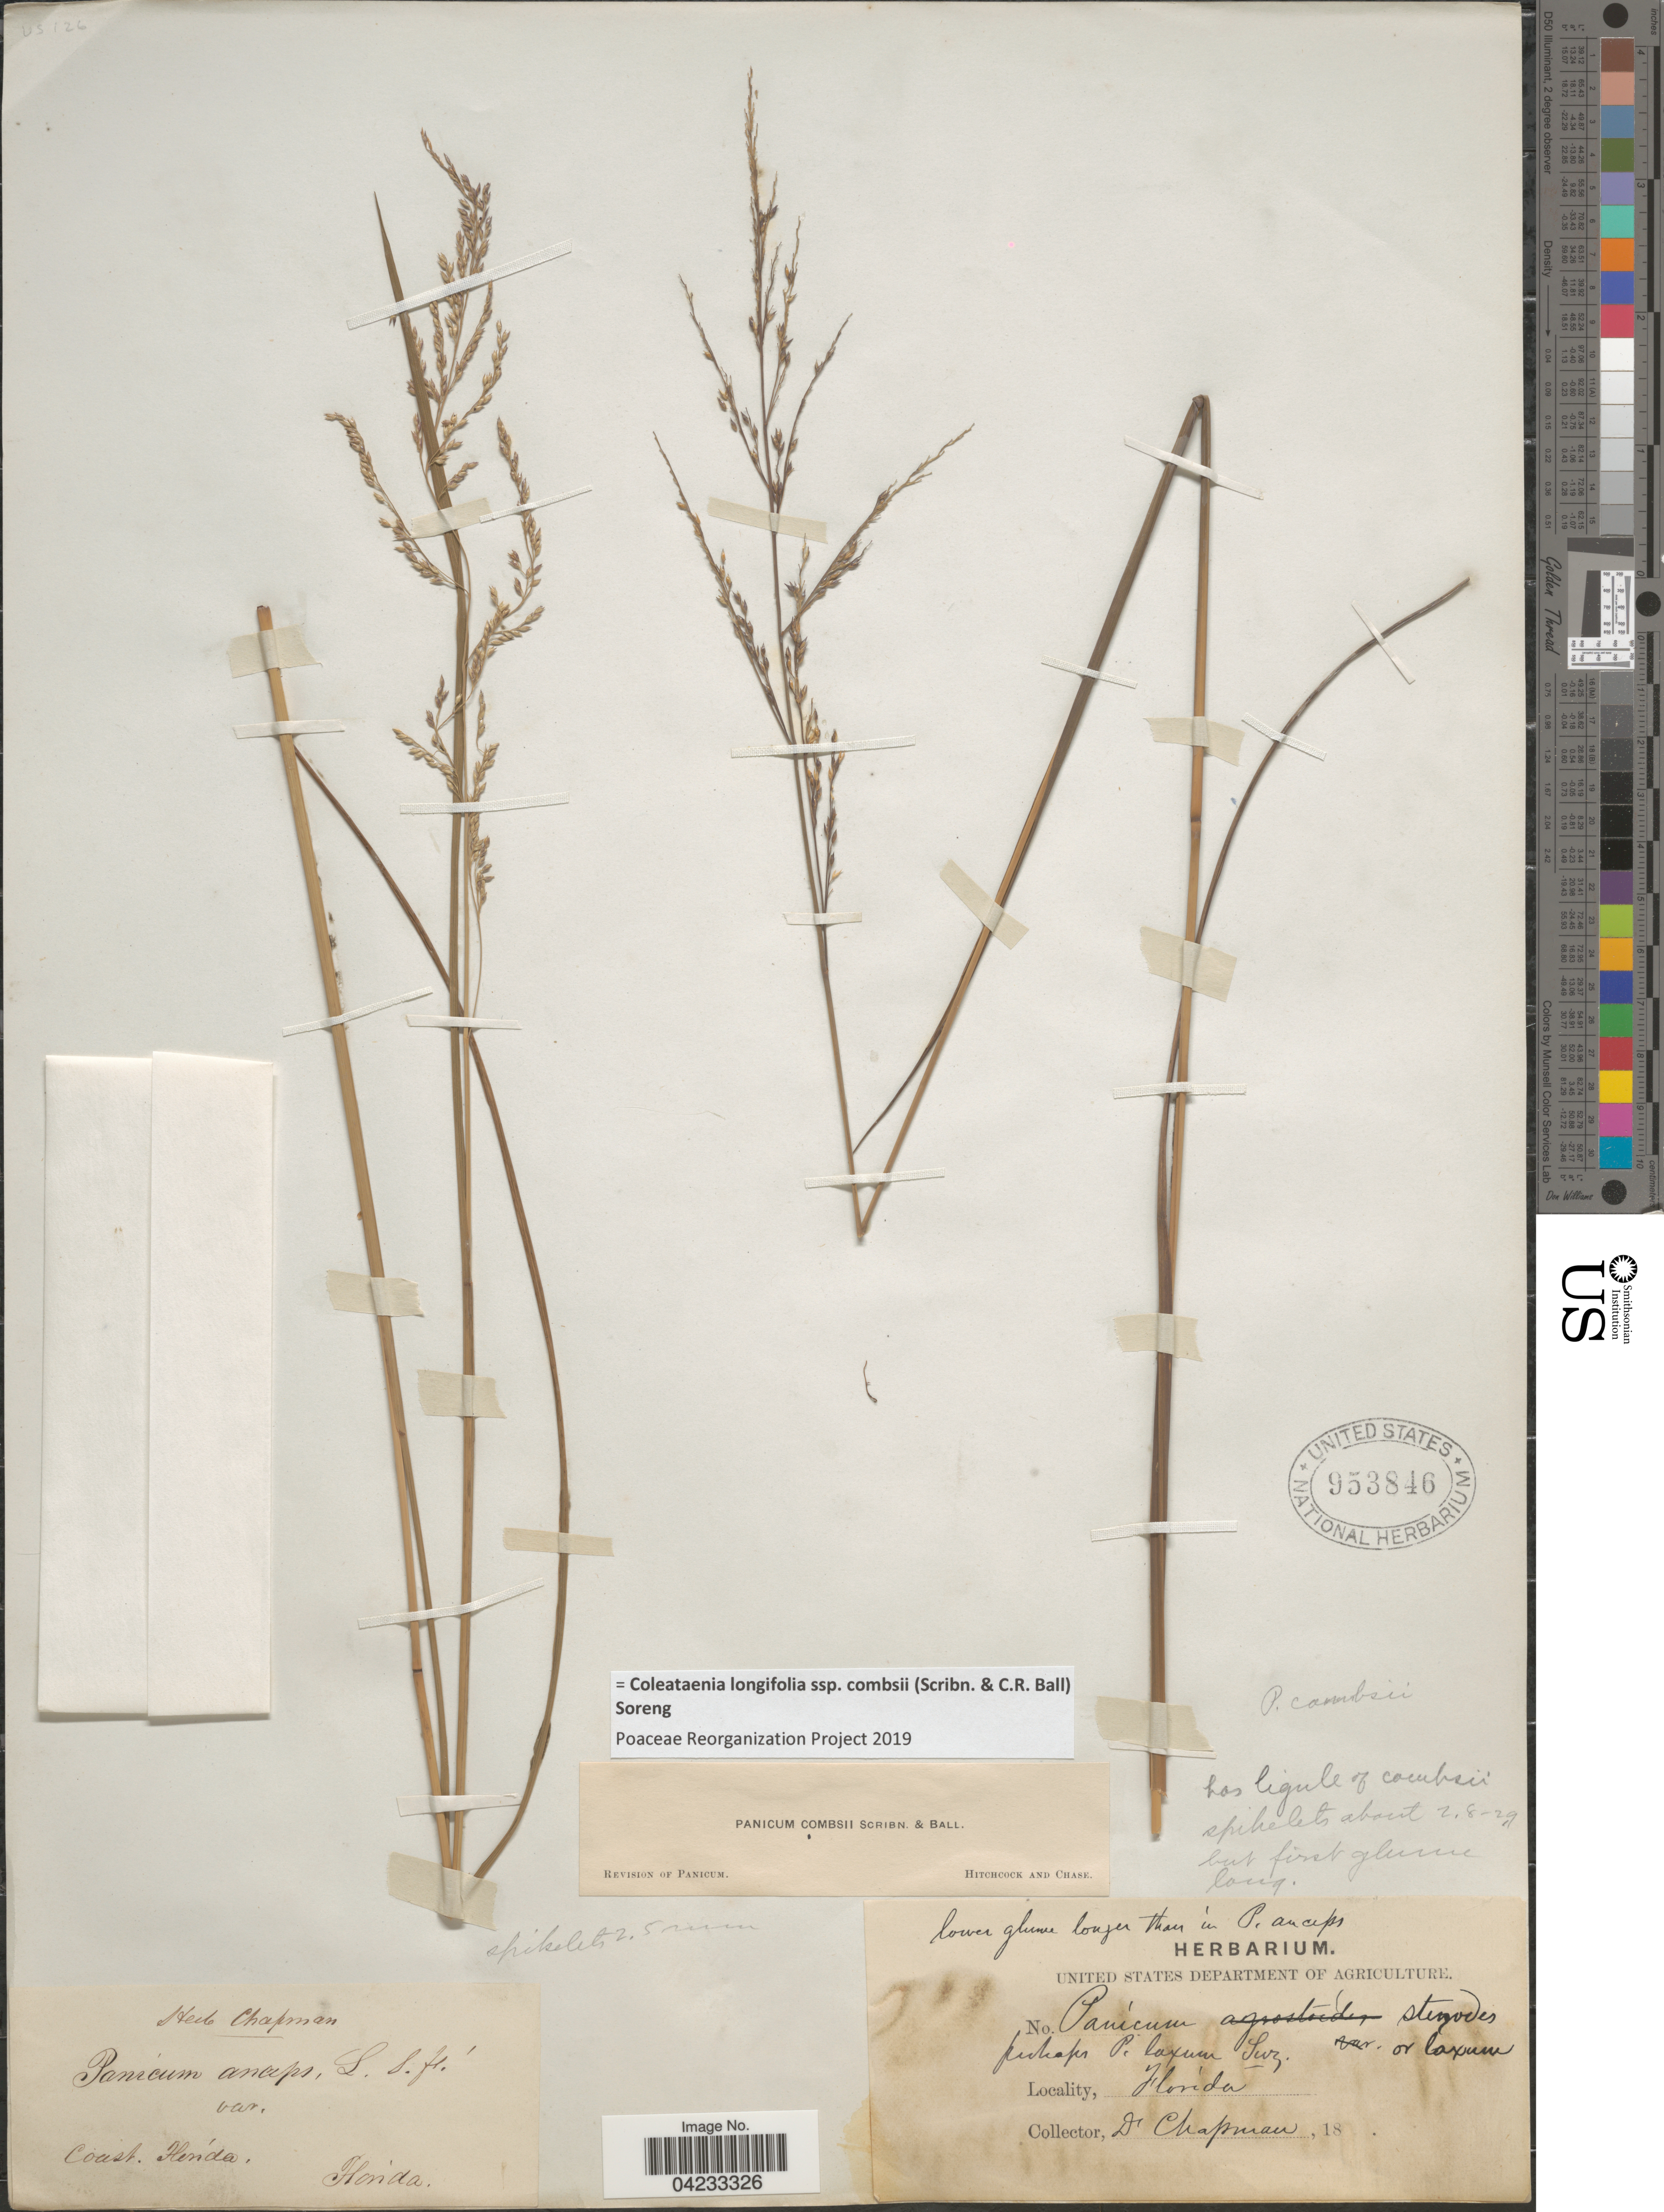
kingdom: Plantae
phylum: Tracheophyta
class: Liliopsida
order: Poales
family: Poaceae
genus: Coleataenia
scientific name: Coleataenia longifolia subsp. combsii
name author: (Scribn. & C.R. Ball) Soreng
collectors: A. Chapman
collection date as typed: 18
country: United States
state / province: Florida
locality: Coust.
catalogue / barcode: US 953846